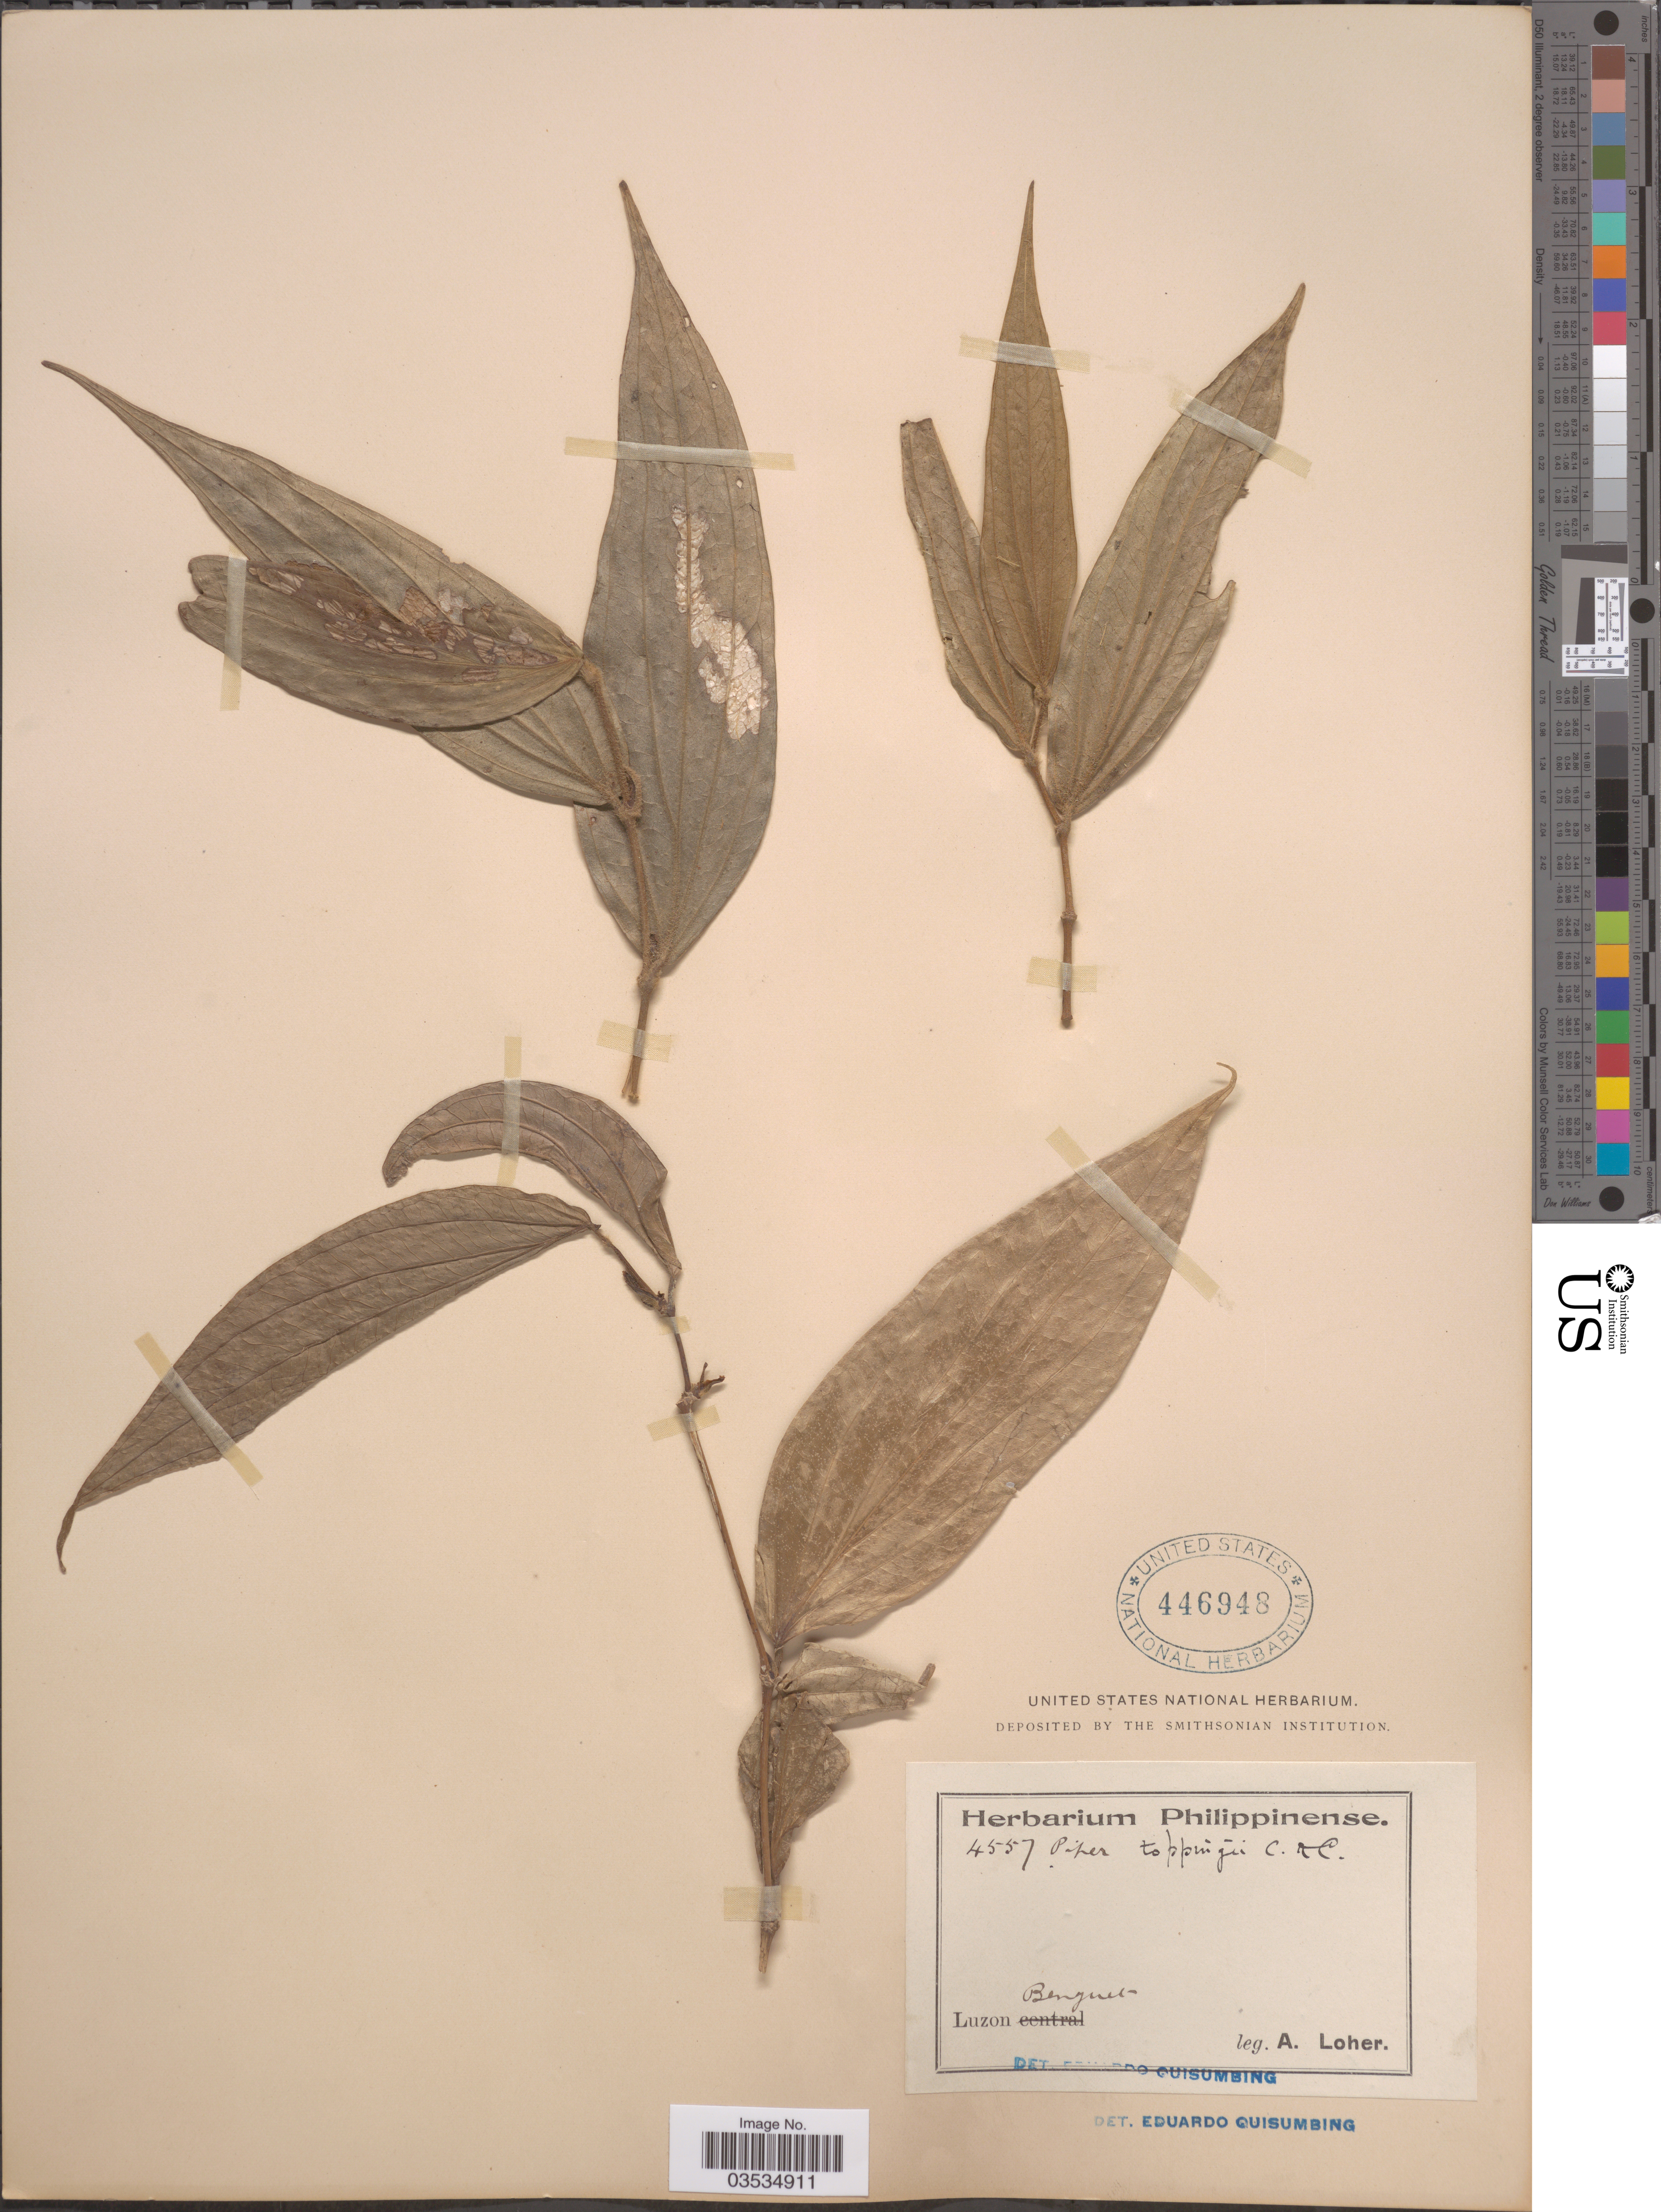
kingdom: Plantae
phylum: Tracheophyta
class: Magnoliopsida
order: Piperales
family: Piperaceae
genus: Piper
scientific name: Piper toppingii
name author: C. DC. in Elmer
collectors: A. Loher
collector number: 4557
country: Philippines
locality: Luzon. Benguet.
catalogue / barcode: US 446948